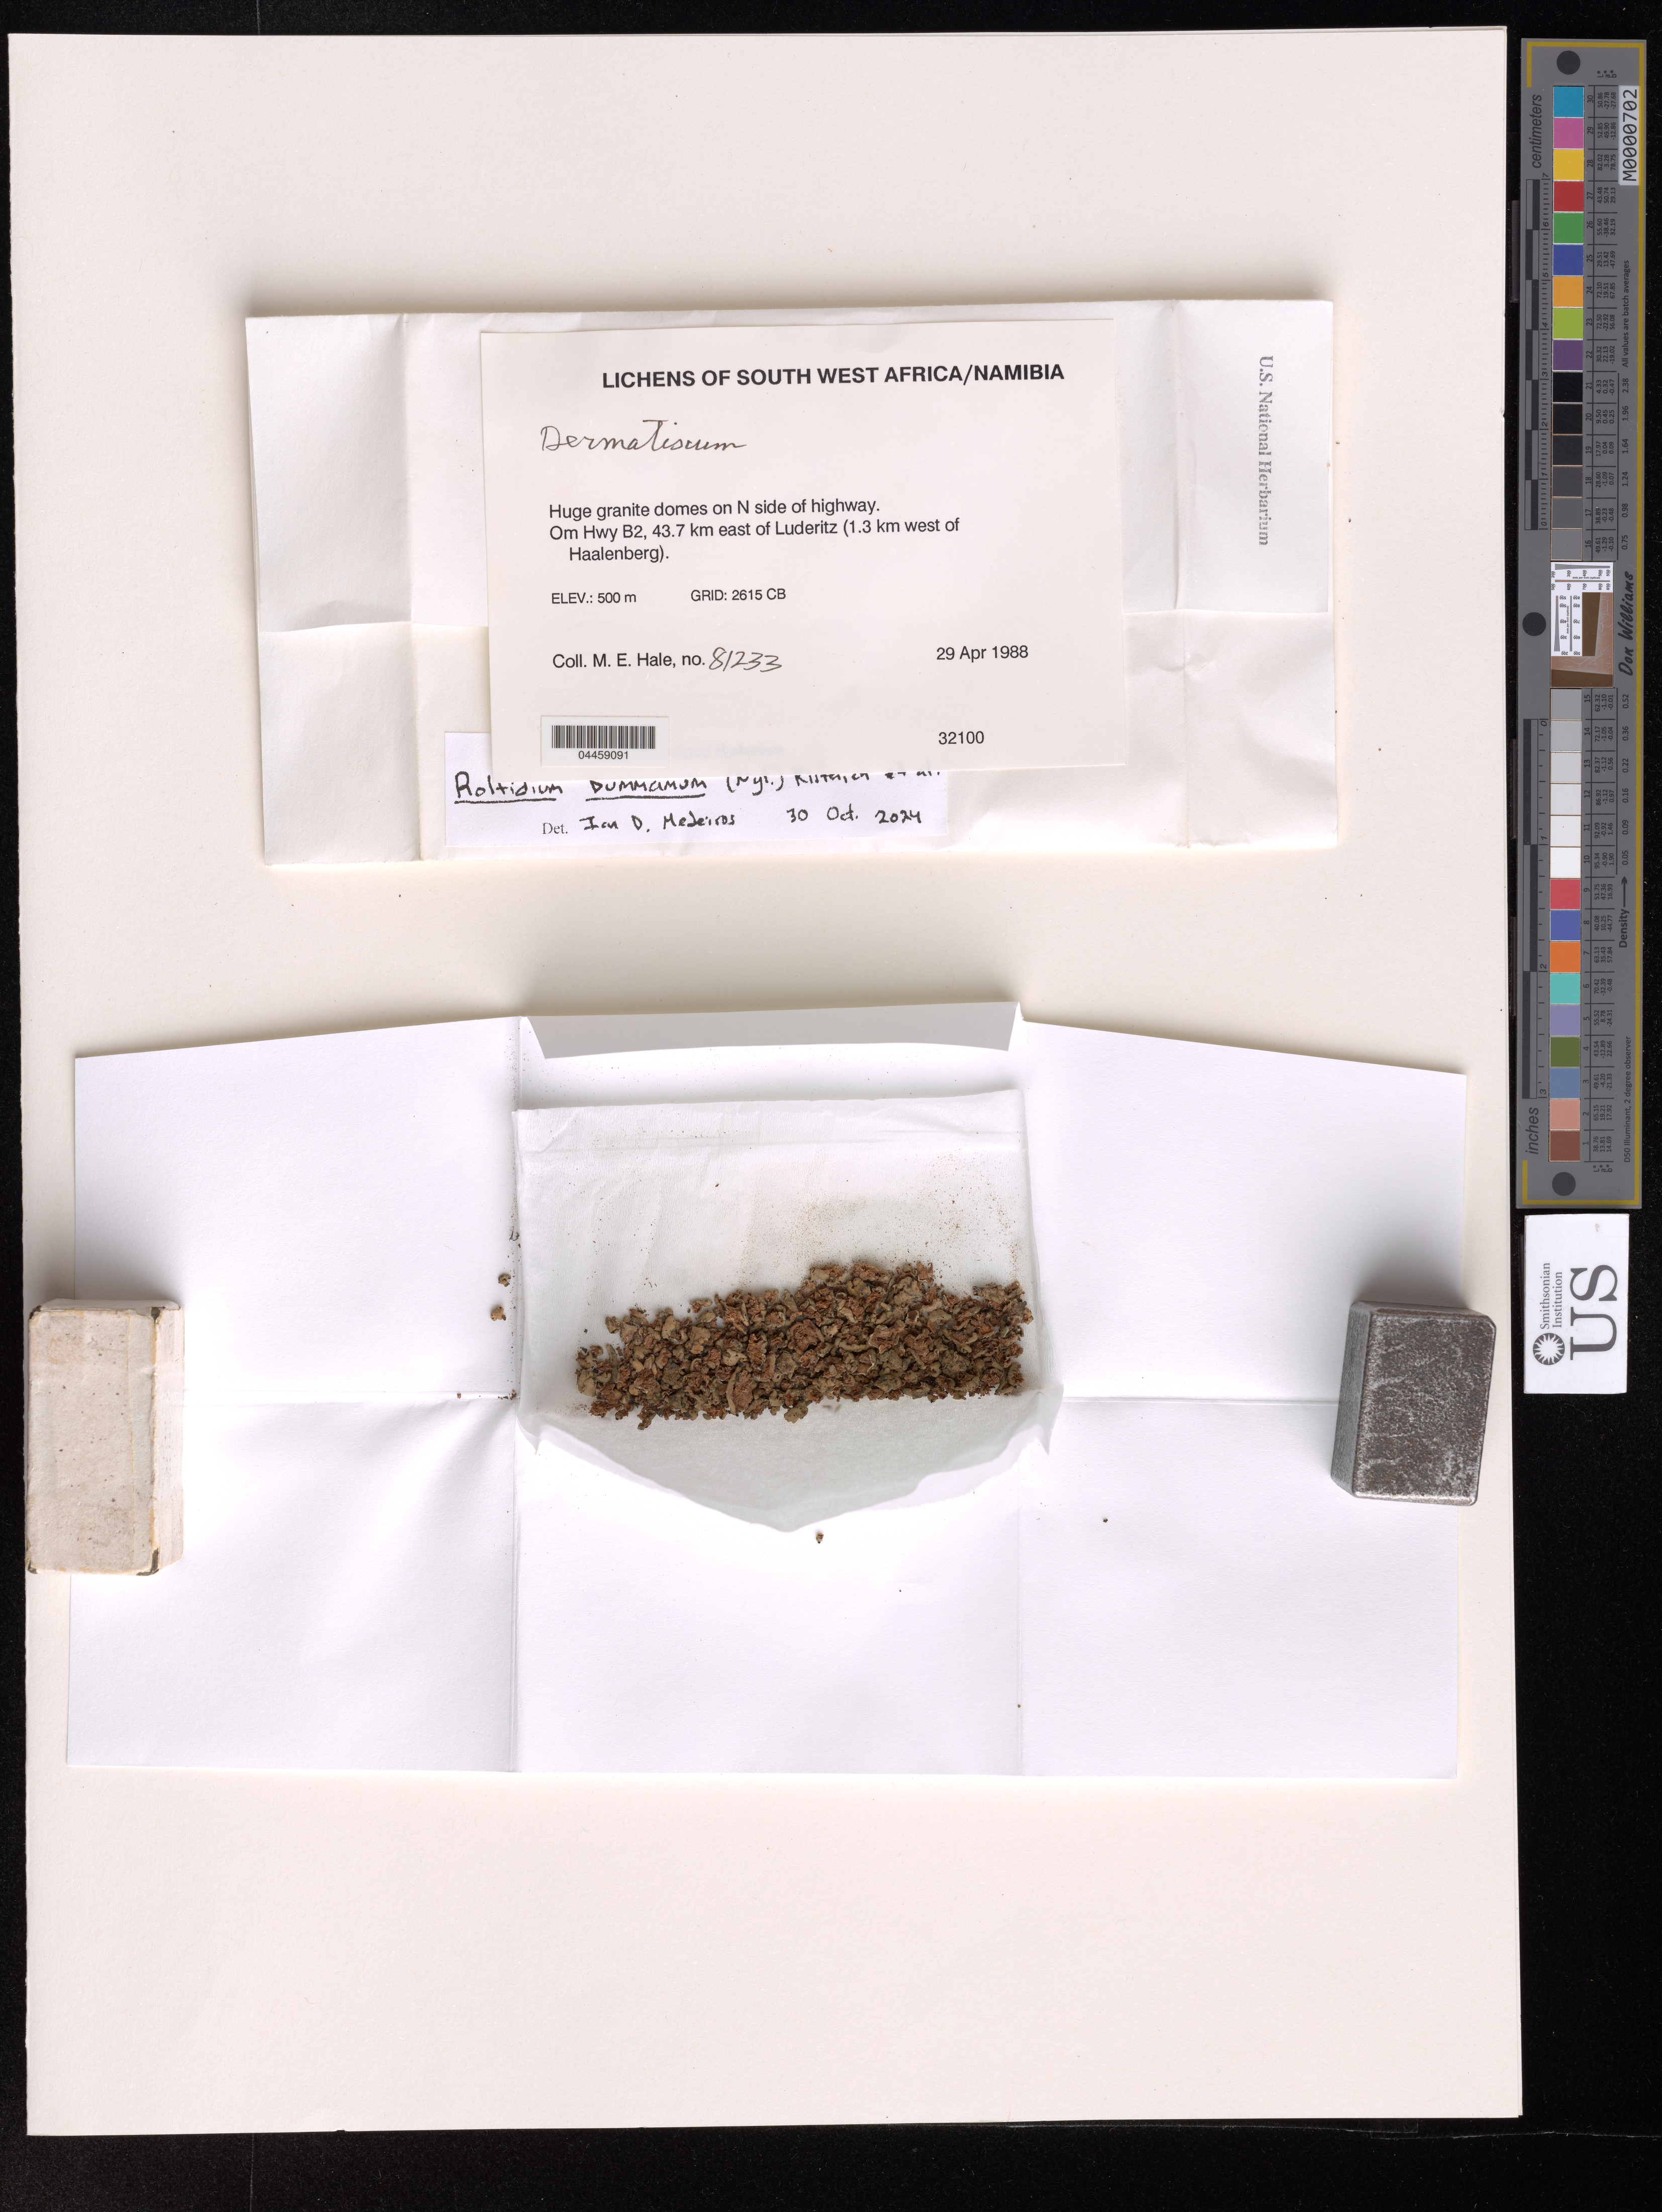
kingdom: Fungi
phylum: Ascomycota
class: Lecanoromycetes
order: Lecanorales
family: Ramalinaceae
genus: Rolfidium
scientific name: Rolfidium bumammum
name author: (Nyl.) Kistenich et al.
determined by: Medeiros, Ian D., Peter Buck Postdoctoral Fellow (US), Smithsonian Institution - National Museum of Natural History (UNITED STATES)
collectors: M. Hale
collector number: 81233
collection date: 1988-04-29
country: Namibia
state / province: Karas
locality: South West Africa. Huge granite domes on N side of highway. On Hwy B2, 43.7 km east of Luderitz (1.3 km west of Haalenberg).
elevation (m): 500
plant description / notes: Mixed collection, split from barcode # 03441551, M. Hale, 81233